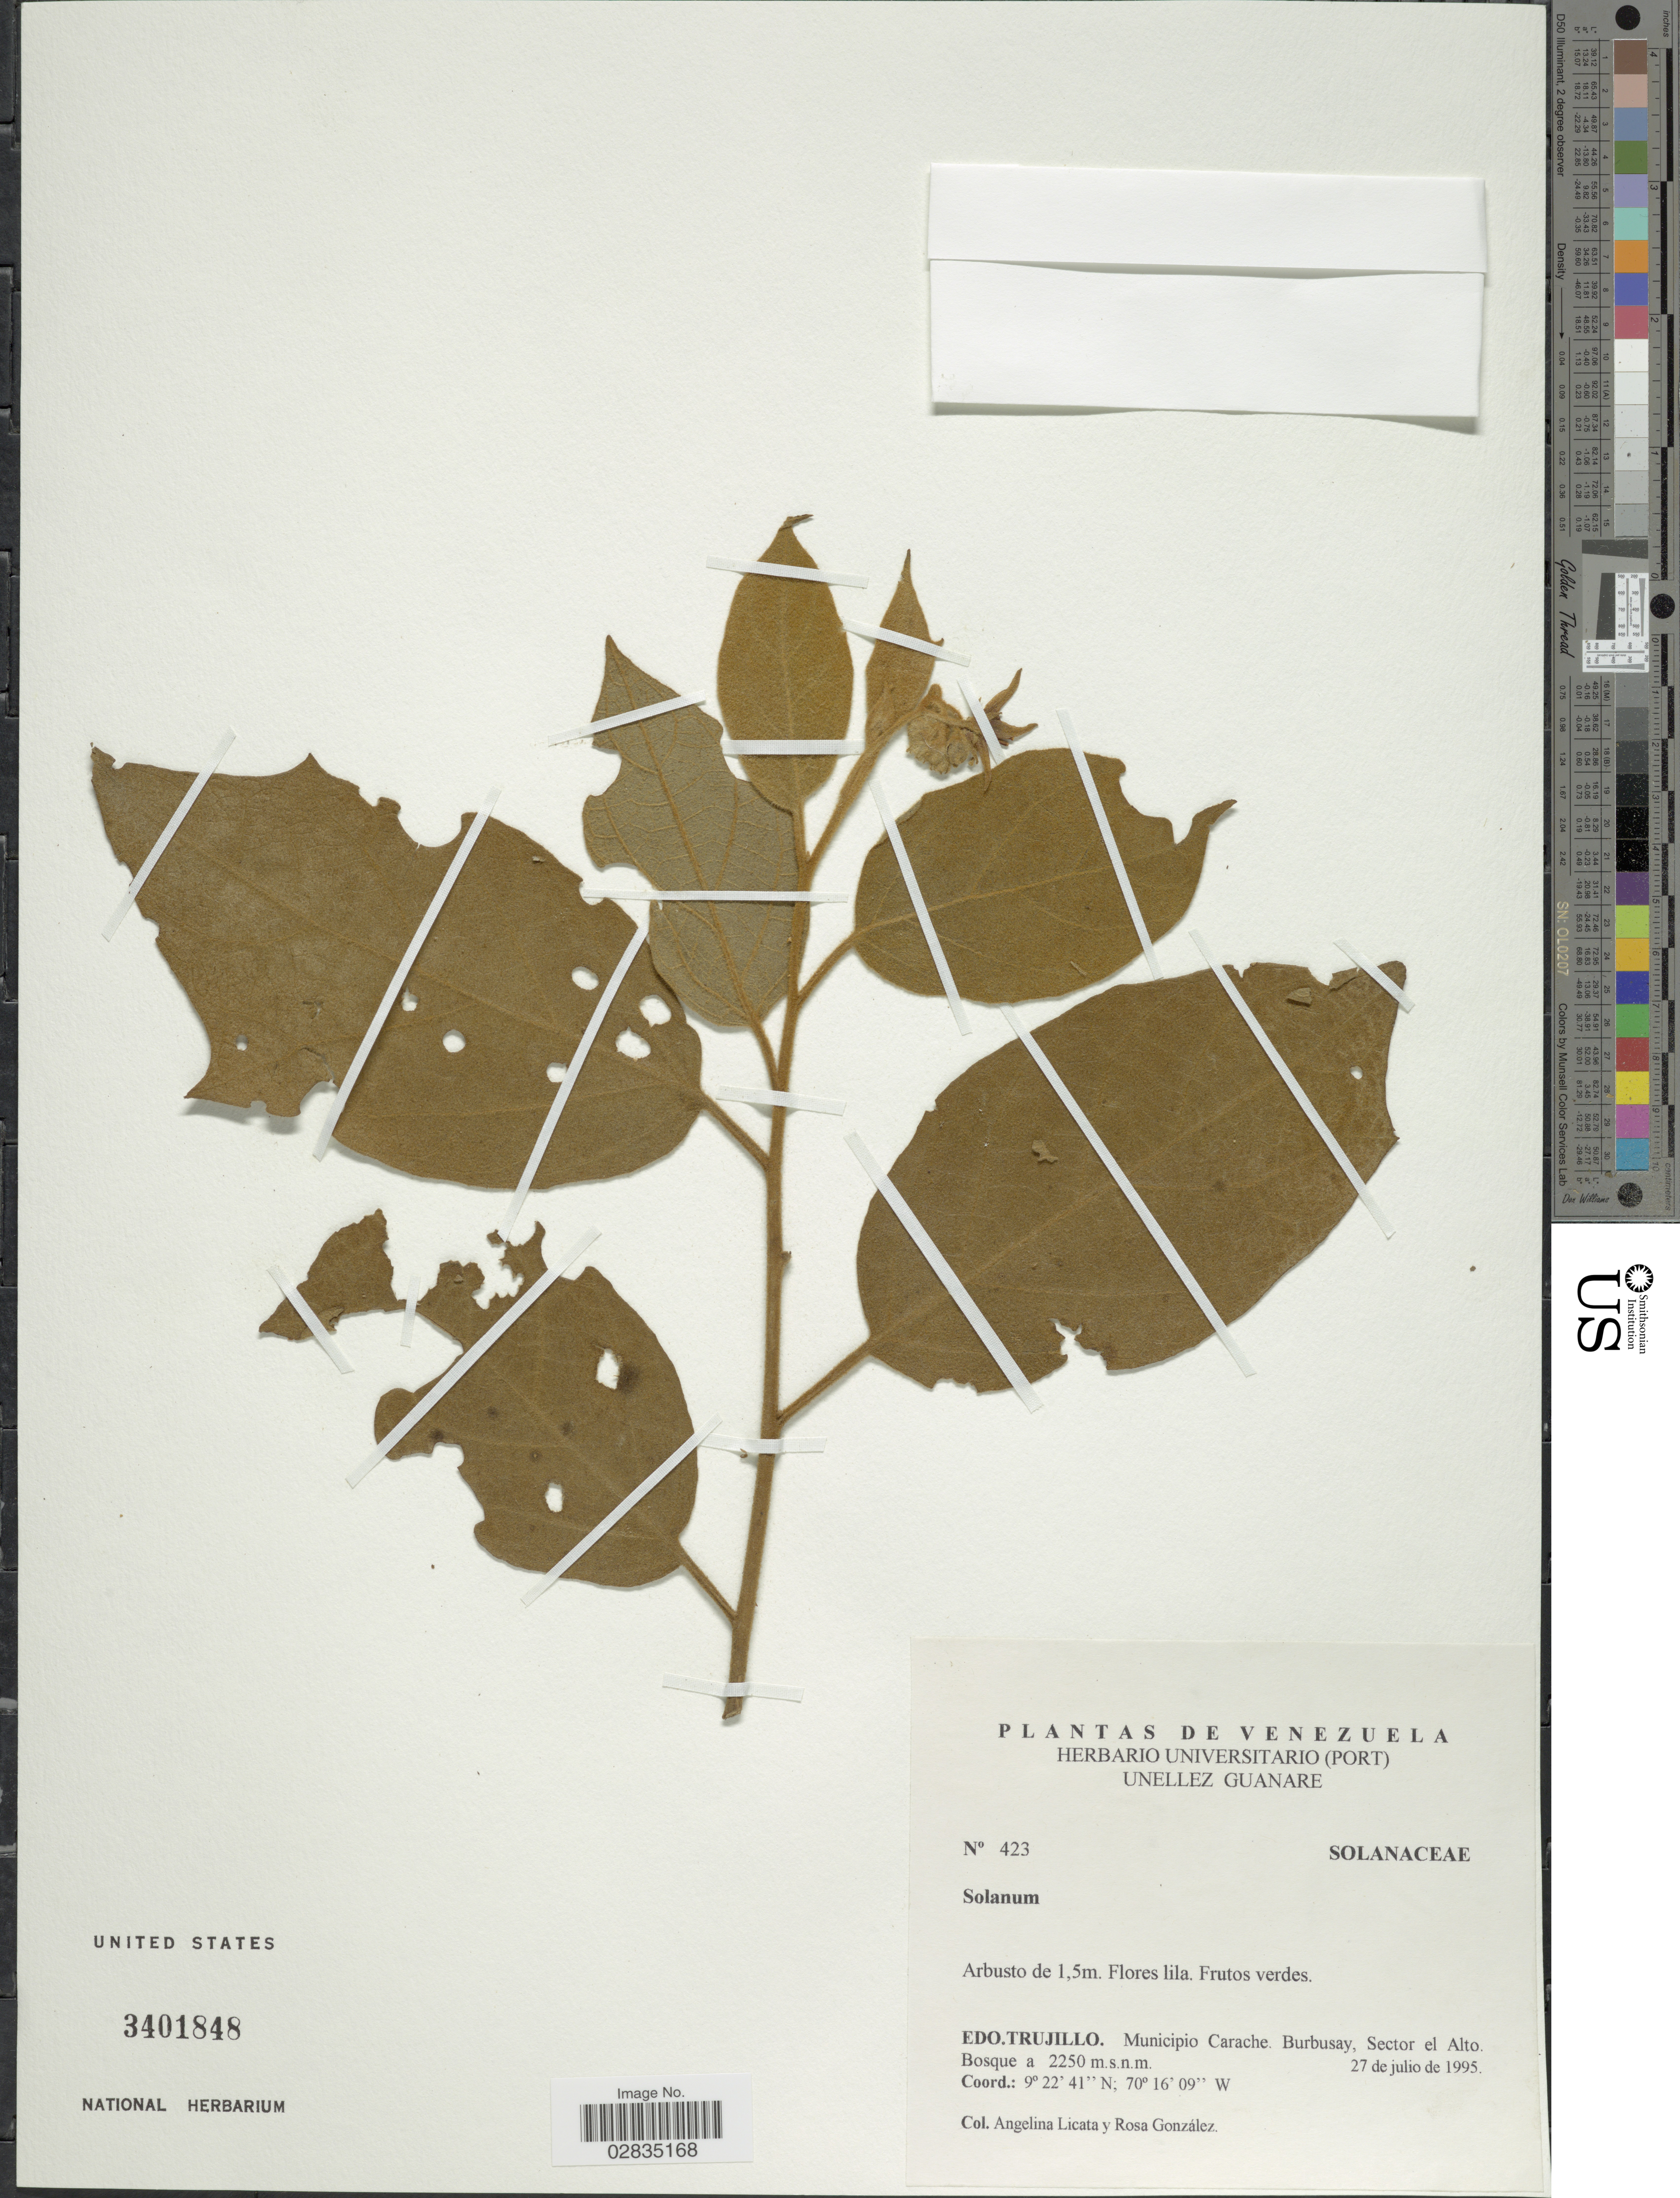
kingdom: Plantae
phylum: Tracheophyta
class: Magnoliopsida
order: Solanales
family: Solanaceae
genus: Solanum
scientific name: Solanum sp.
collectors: A. Licata & R. González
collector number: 423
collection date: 1995-07-27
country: Venezuela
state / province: Trujillo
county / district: Carache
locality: Burbusay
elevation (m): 2250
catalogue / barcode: US 3401848